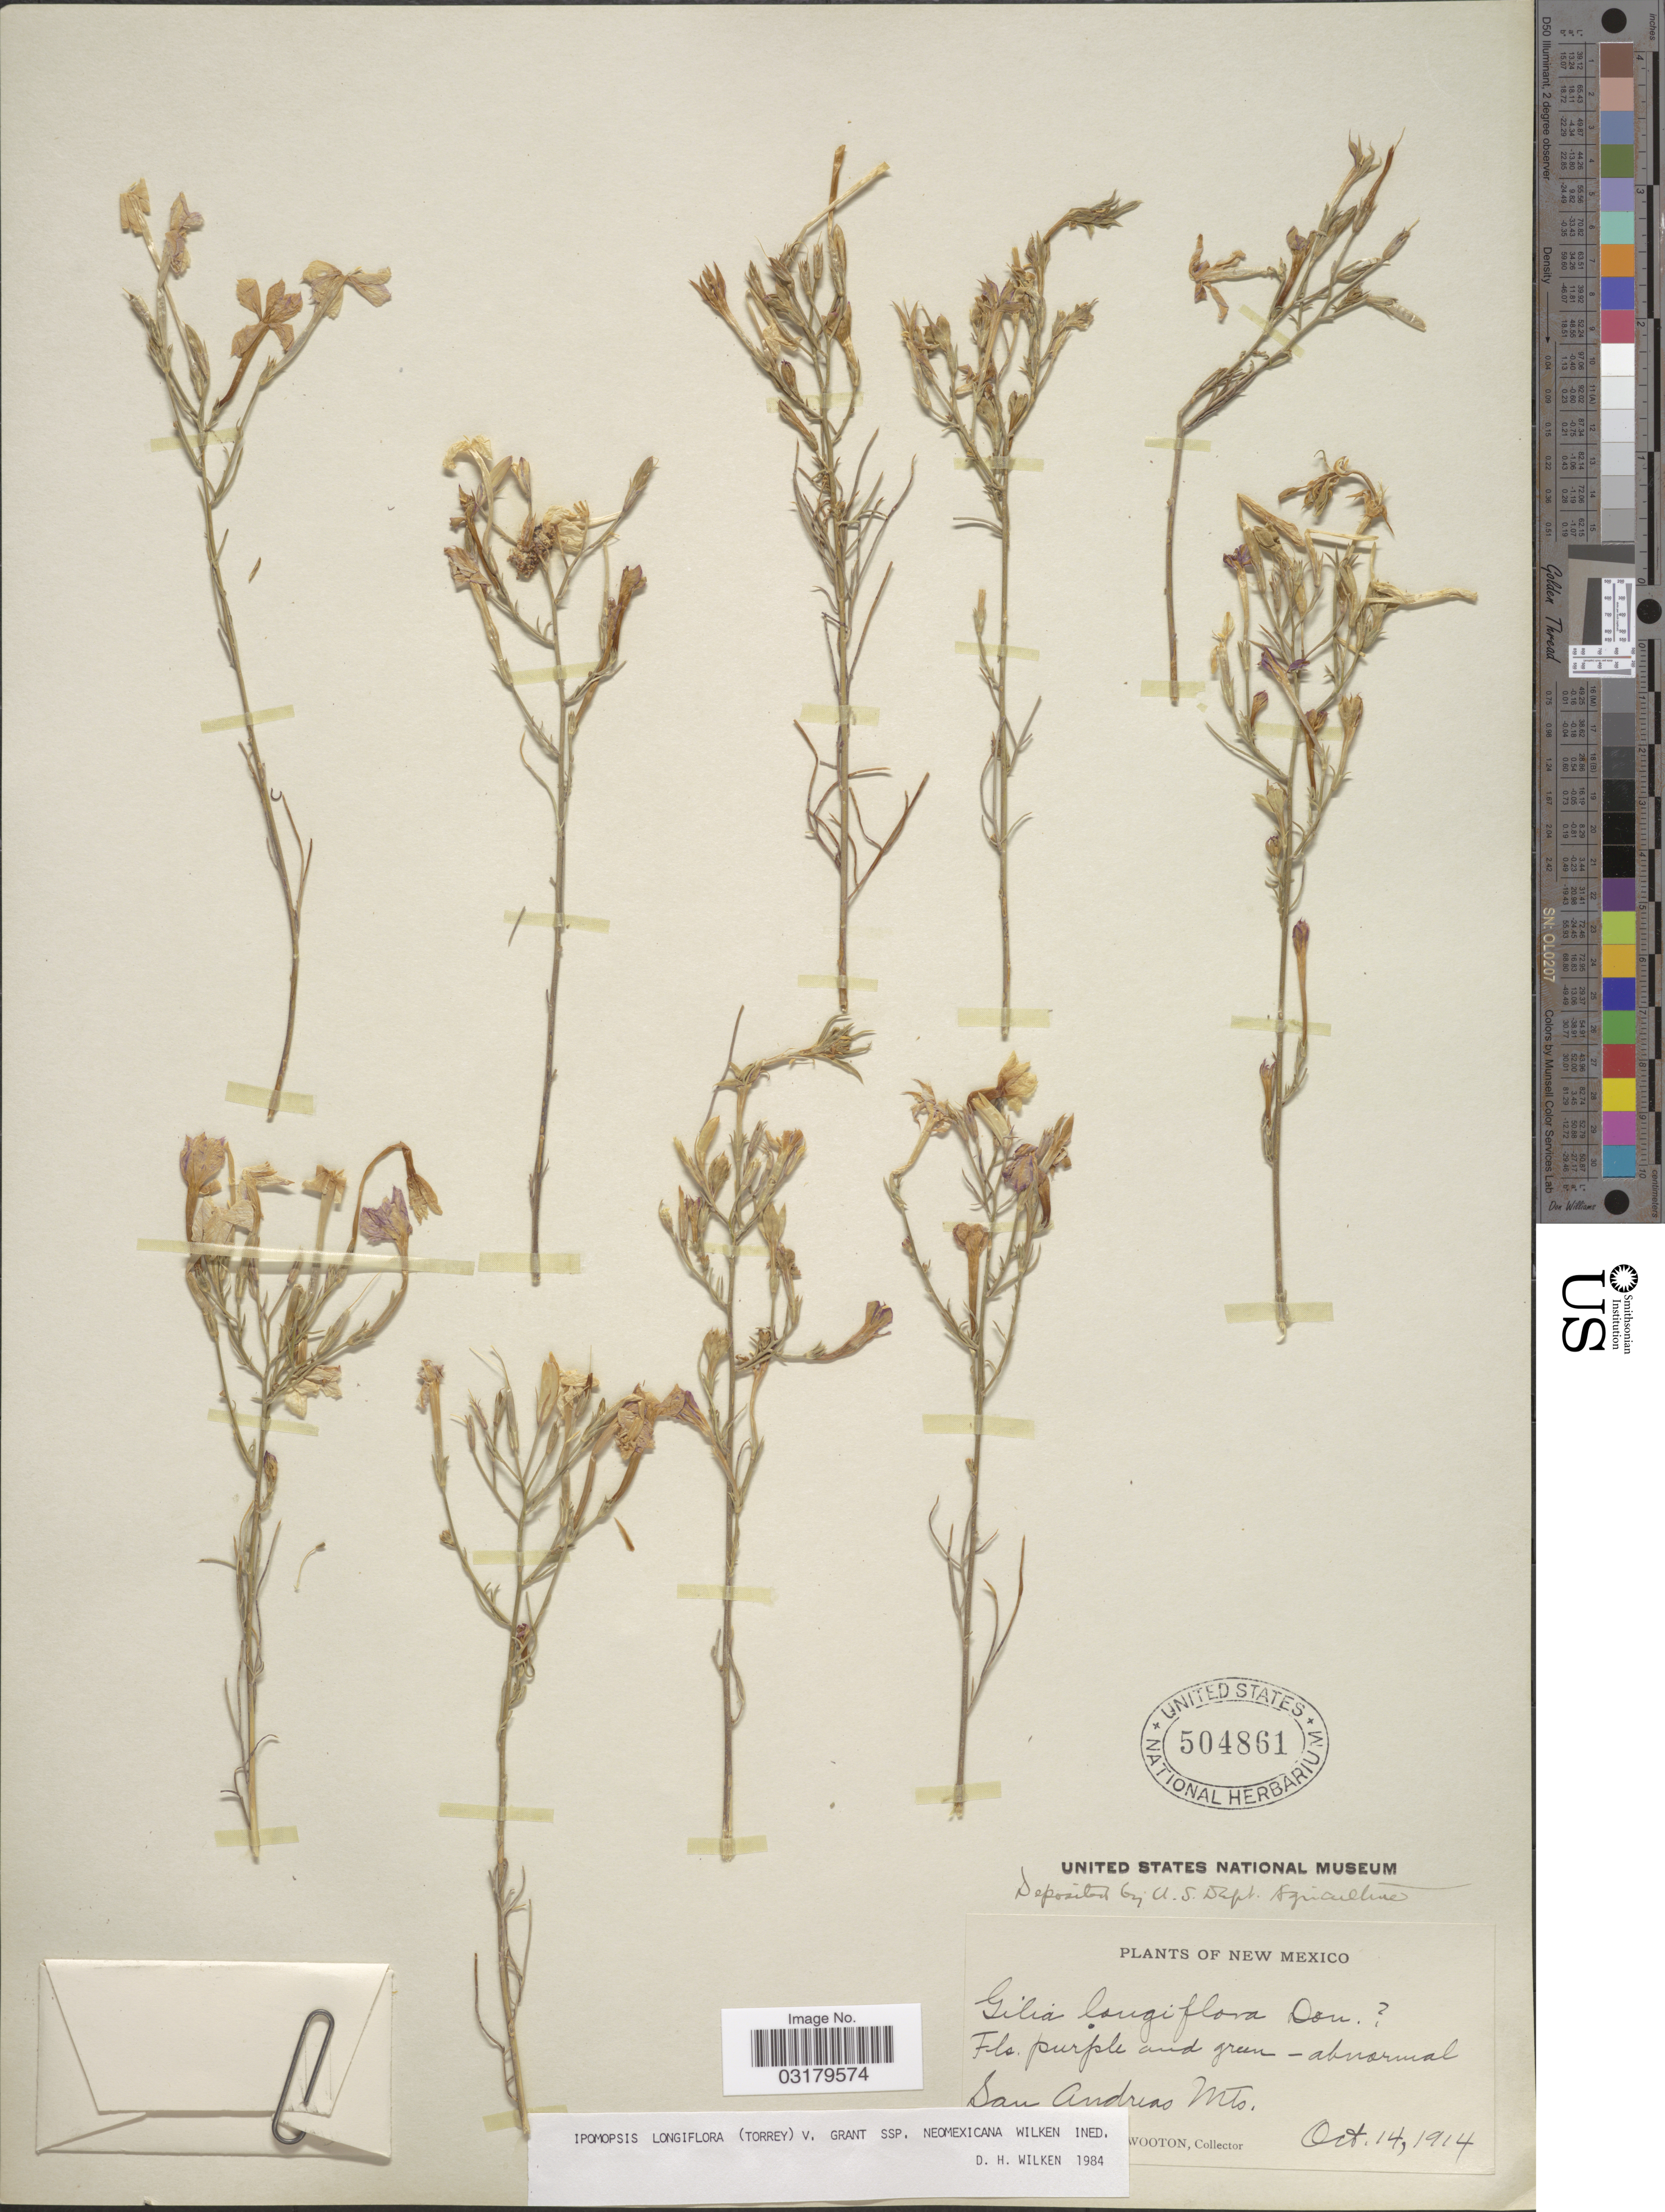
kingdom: Plantae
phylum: Tracheophyta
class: Magnoliopsida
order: Ericales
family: Polemoniaceae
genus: Ipomopsis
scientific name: Ipomopsis longiflora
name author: (Torr.) V.E. Grant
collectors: E. O. Wooton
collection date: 1914-10-14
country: United States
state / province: New Mexico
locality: San Andreas Mts.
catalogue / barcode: US 504861